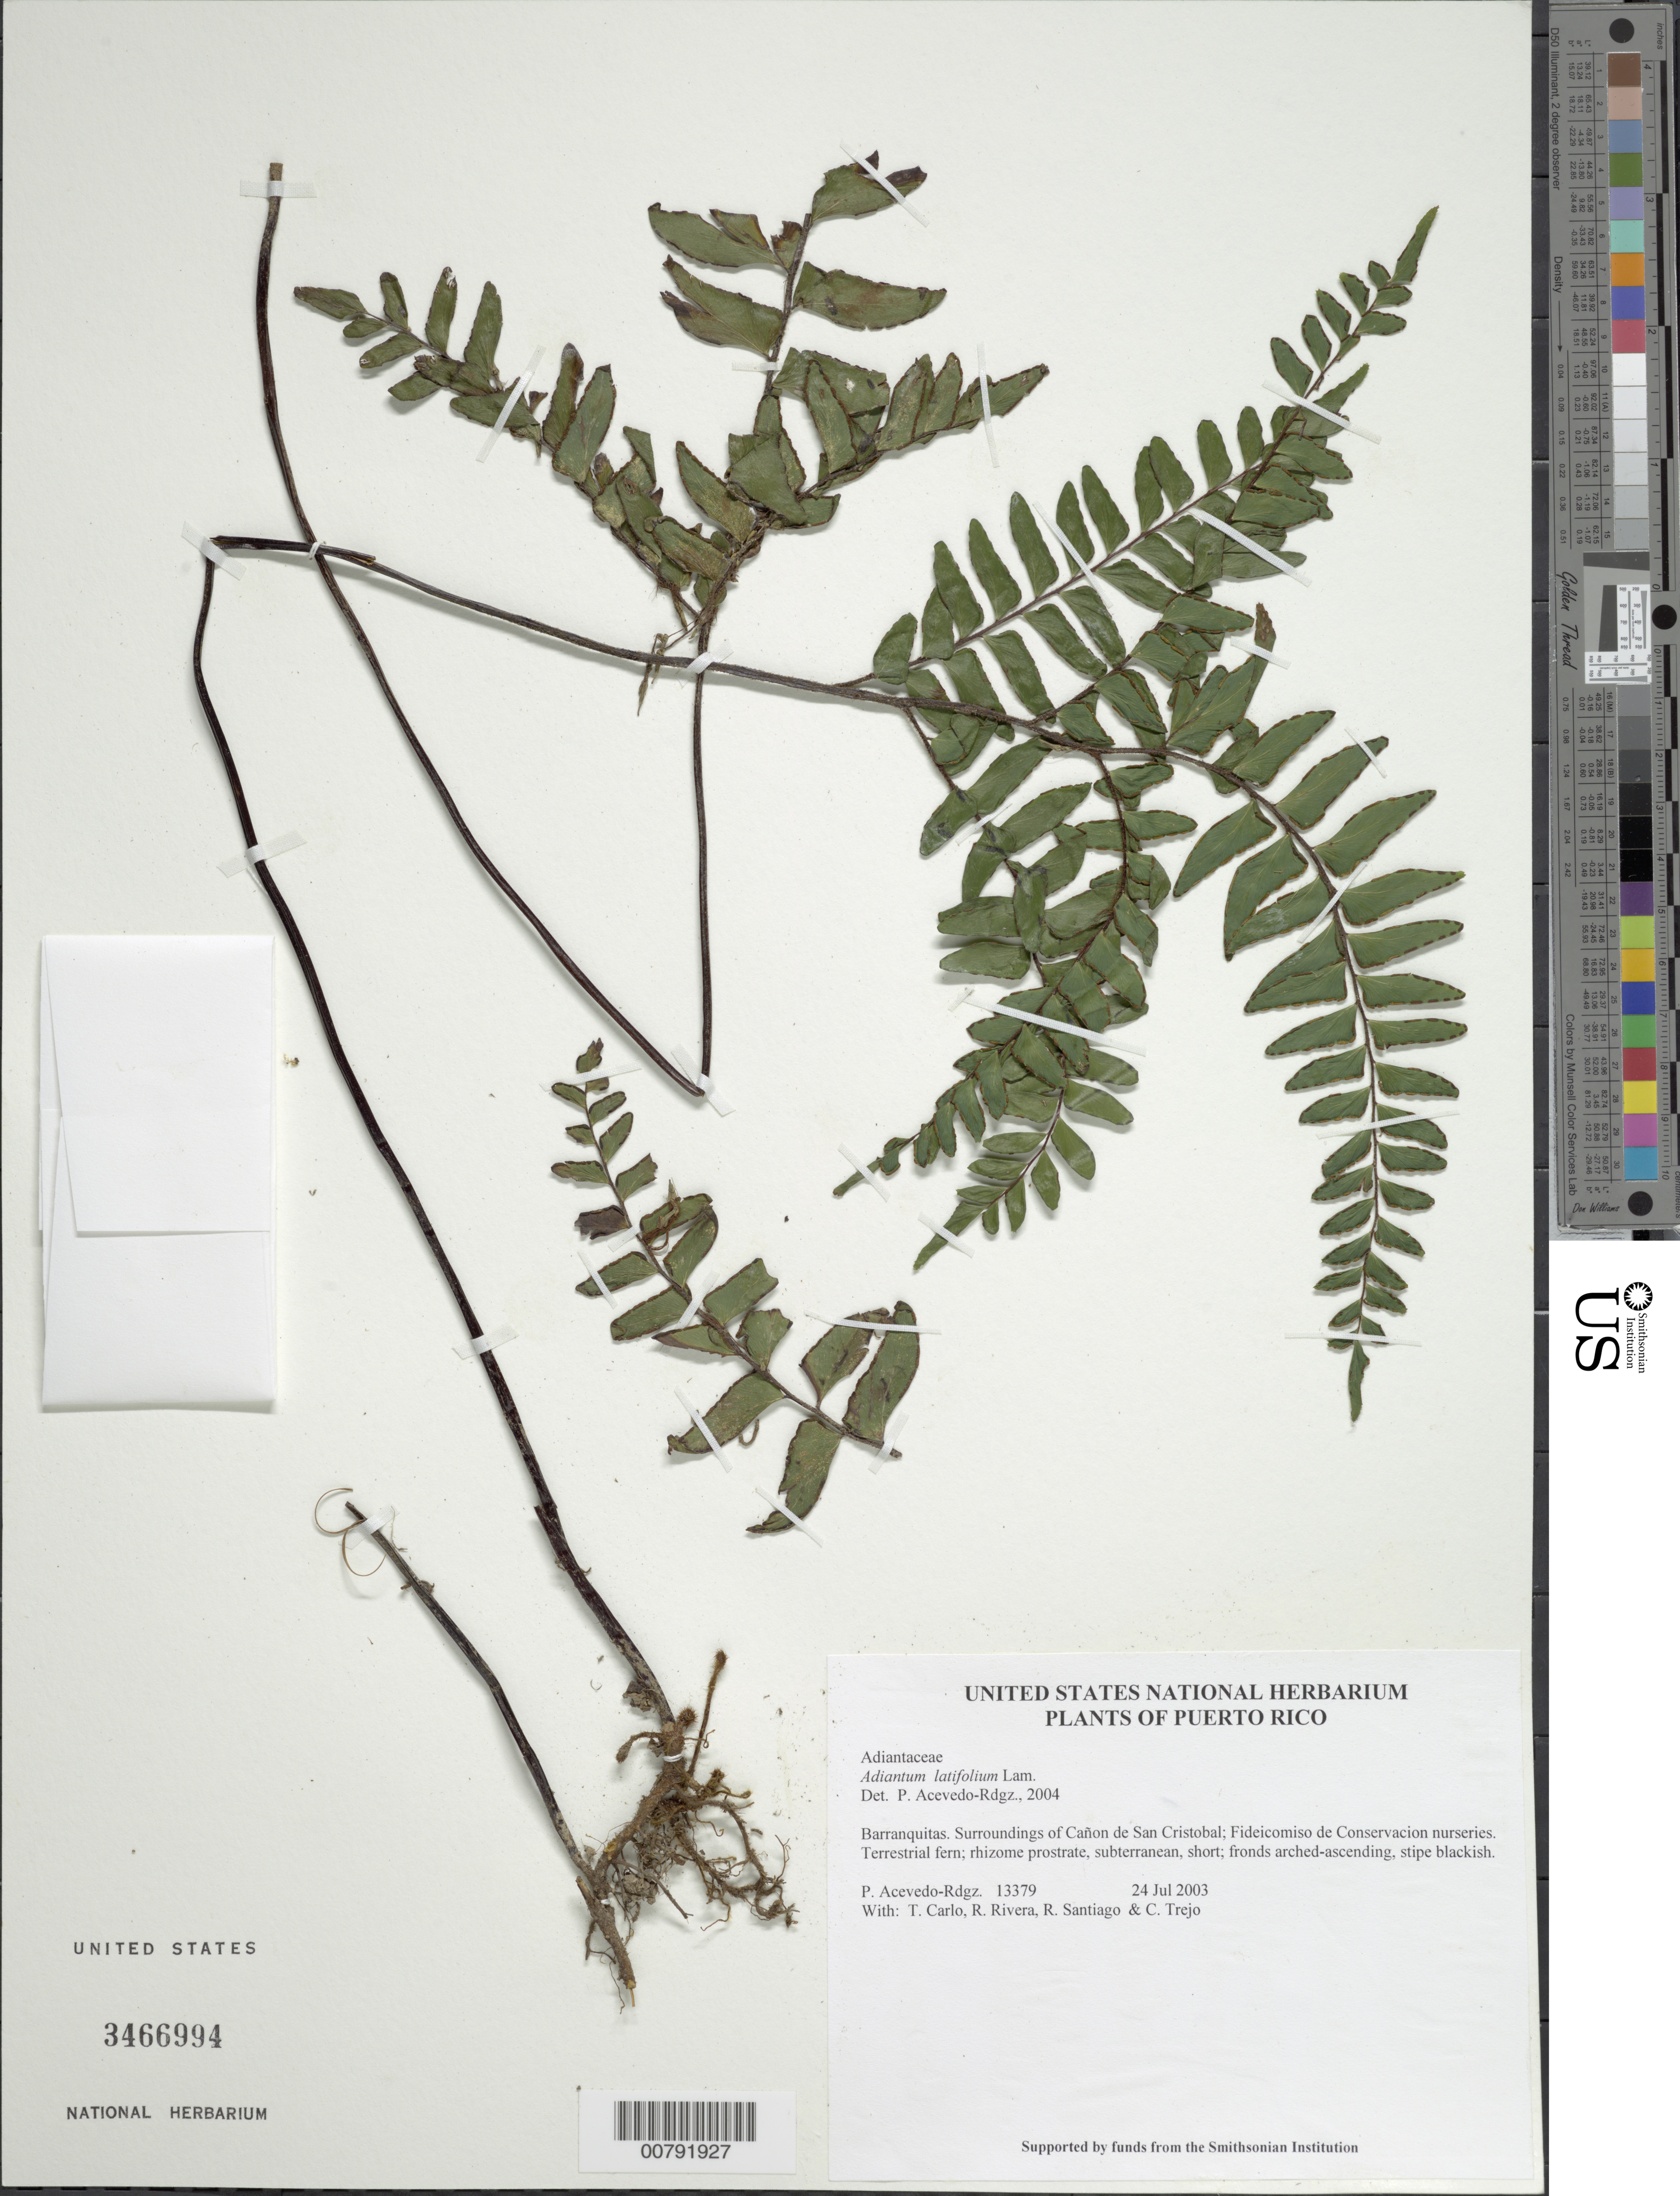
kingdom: Plantae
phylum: Tracheophyta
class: Polypodiopsida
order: Polypodiales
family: Pteridaceae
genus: Adiantum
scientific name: Adiantum latifolium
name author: Lam.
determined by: Acevedo-Rodríguez, P., (BOT), Smithsonian Institution - National Museum of Natural History (UNITED STATES)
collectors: P. Acevedo-Rodr., T. Carlo, R. Rivera, R. Santiago & C. Trejo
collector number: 13379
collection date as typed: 24 Jul 2003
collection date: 2003-07-24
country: Puerto Rico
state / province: Barranquitas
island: Puerto Rico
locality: Barranquitas. Surroundings of Cañon de San Cristobal; Fideicomiso de Conservacion nurseries.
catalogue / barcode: US 3466994